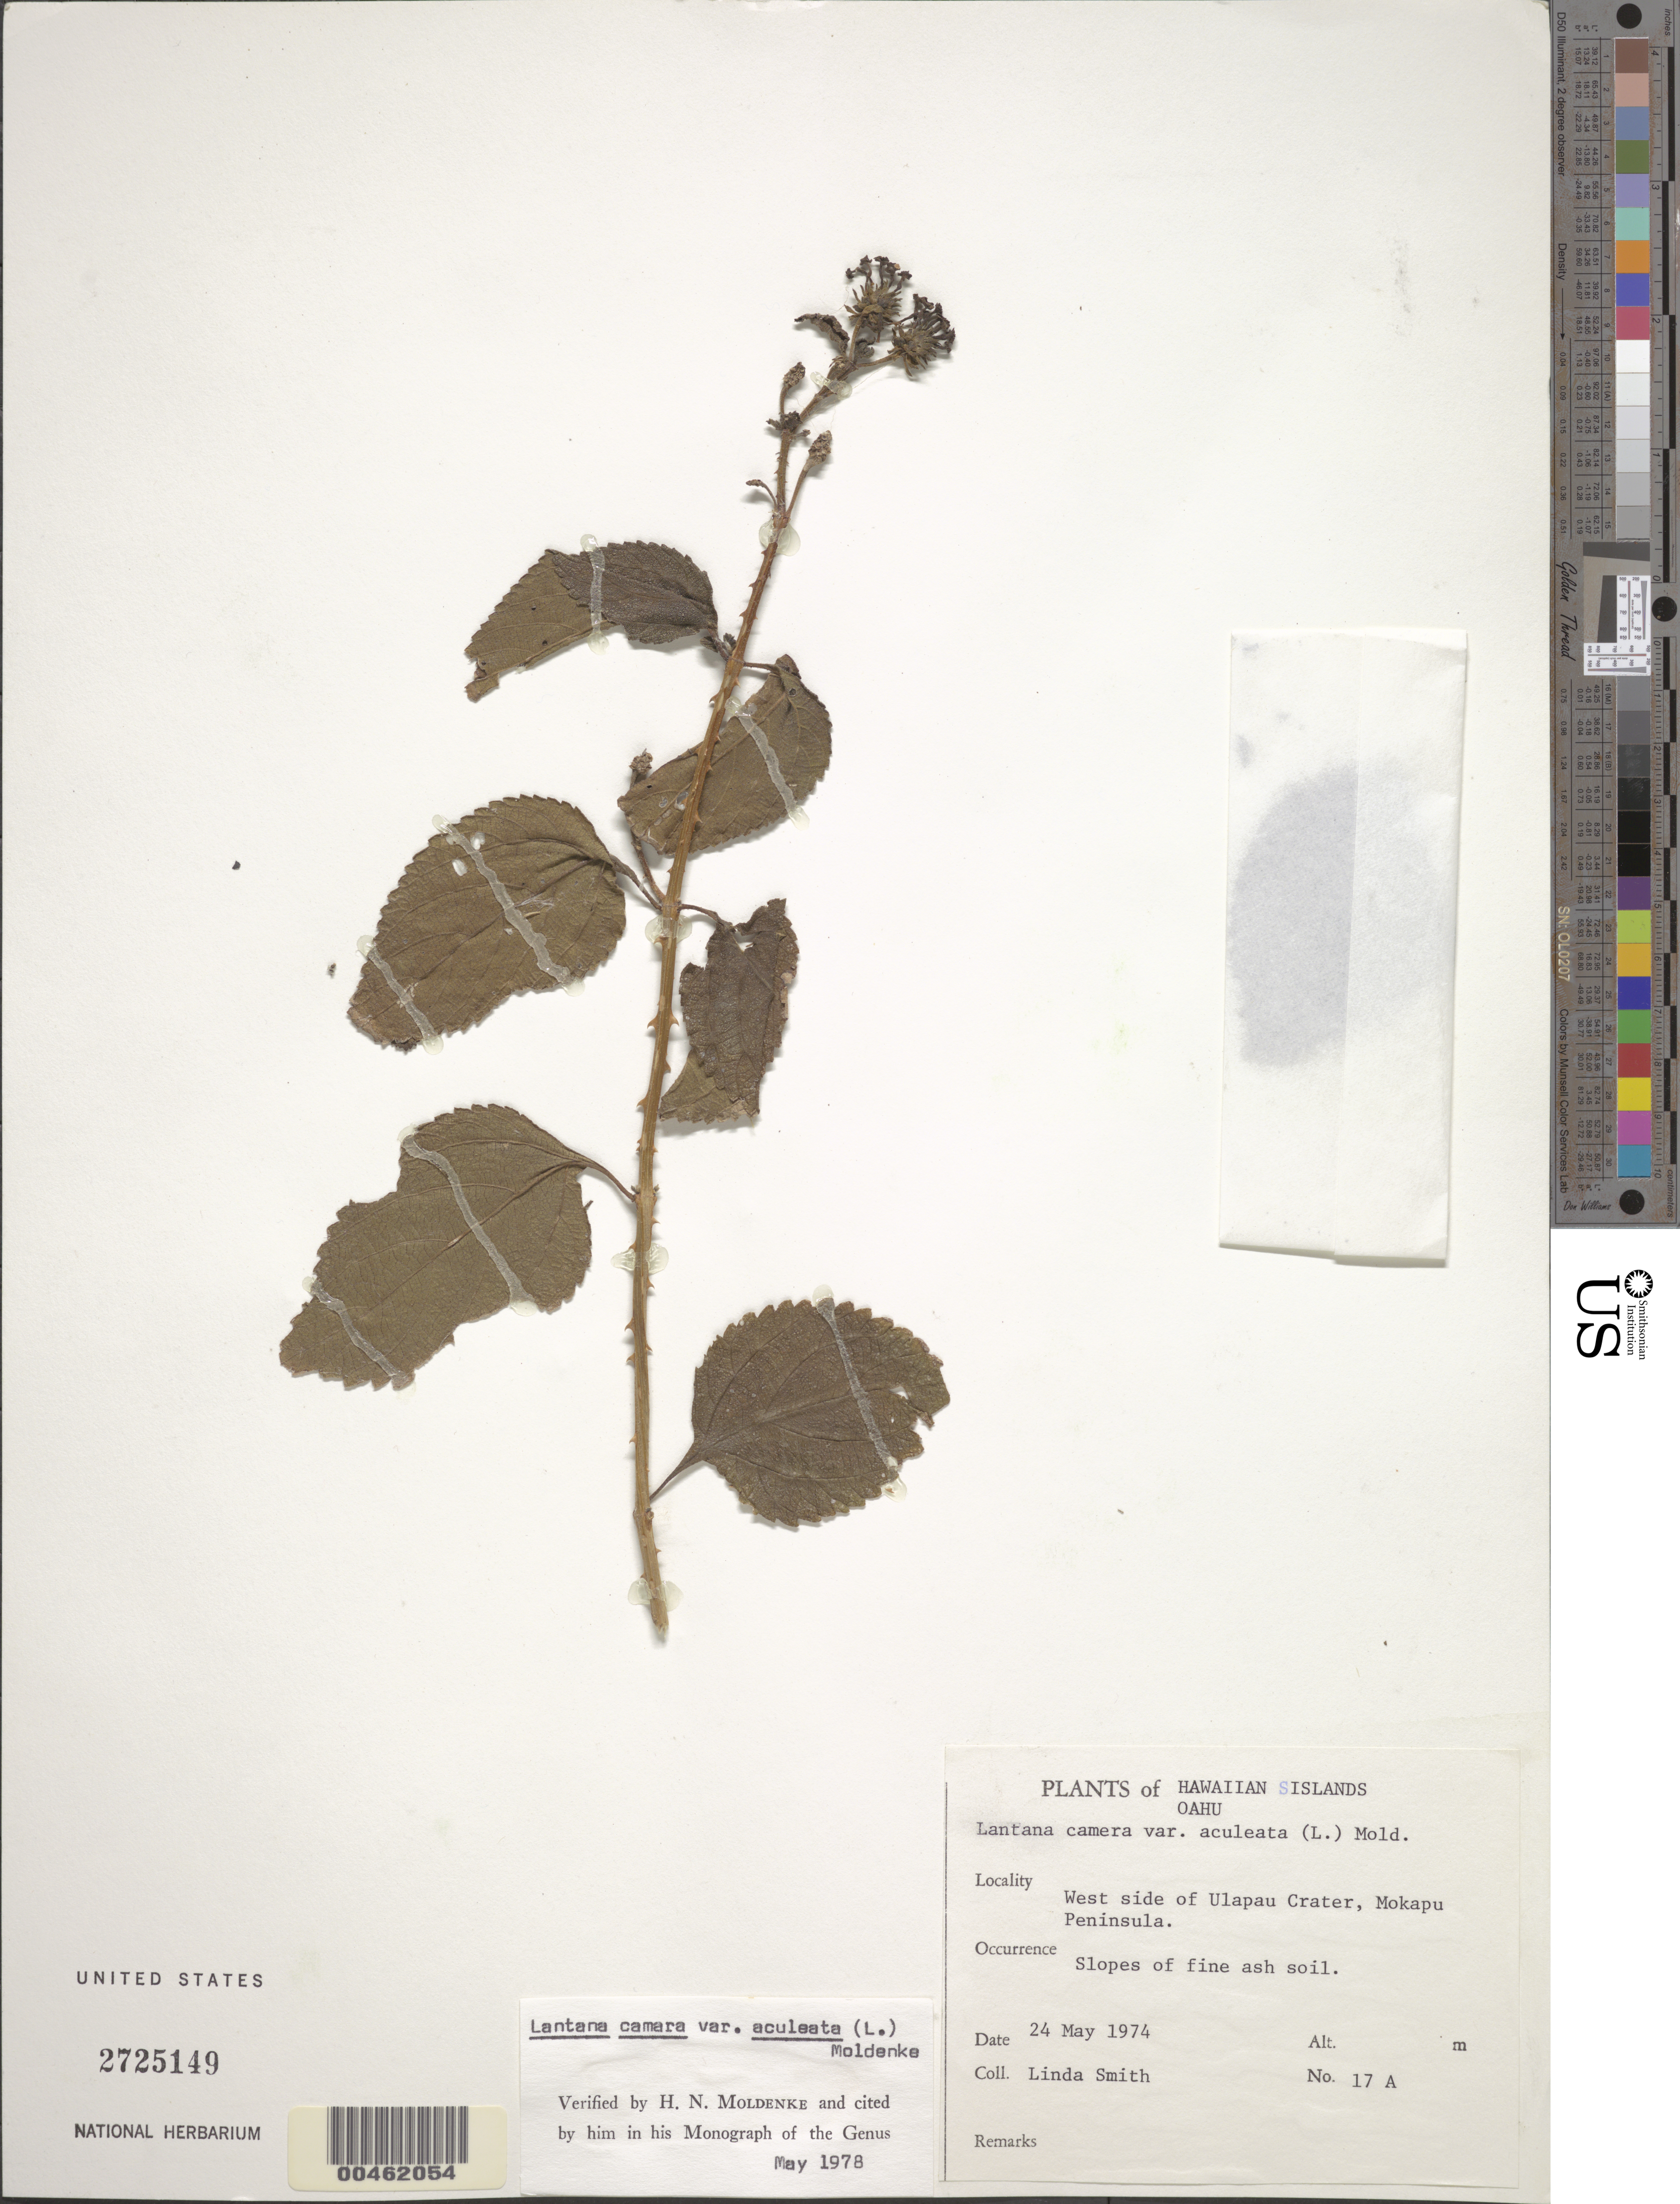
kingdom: Plantae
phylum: Tracheophyta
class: Magnoliopsida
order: Lamiales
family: Verbenaceae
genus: Lantana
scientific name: Lantana camara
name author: L.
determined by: Moldenke, H. N.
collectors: L. Smith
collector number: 17a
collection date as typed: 24 May 1974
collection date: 1974-05-24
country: United States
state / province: Hawaii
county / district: Honolulu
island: Oahu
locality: W side of Ulapau Crater, Mokapu Peninsula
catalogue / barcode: US 2725149